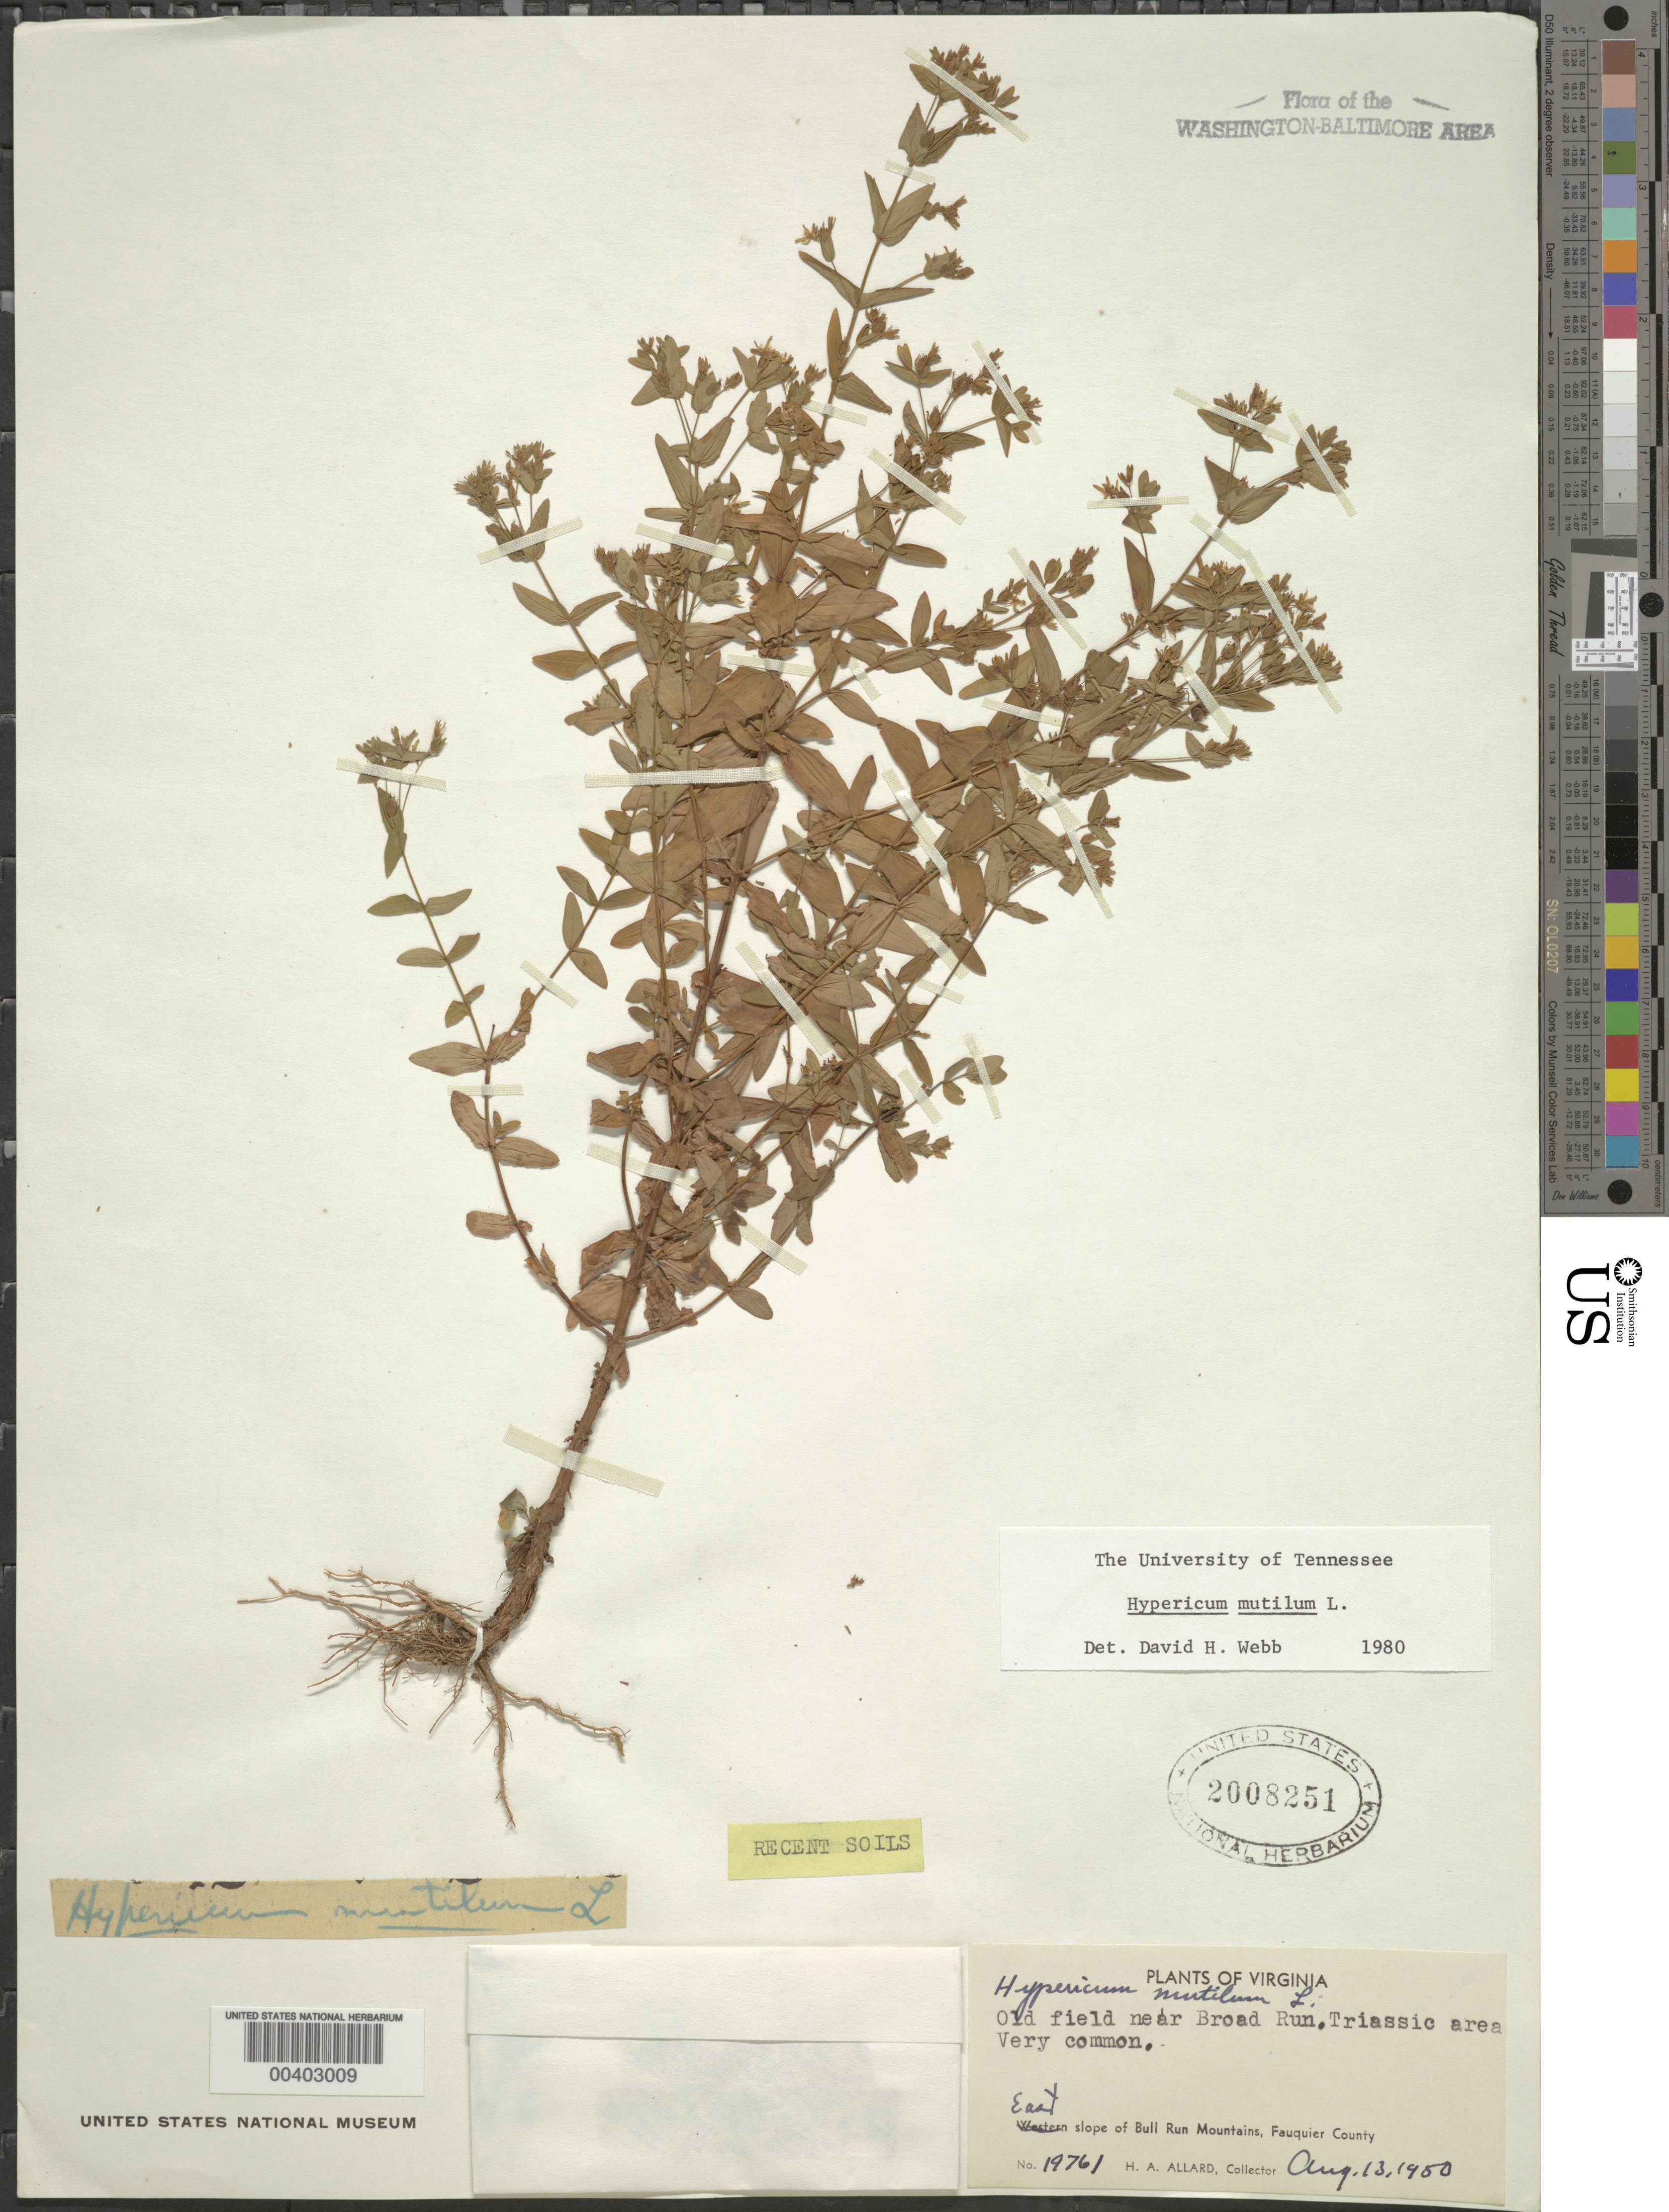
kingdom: Plantae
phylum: Tracheophyta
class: Magnoliopsida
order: Malpighiales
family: Hypericaceae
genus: Hypericum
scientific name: Hypericum mutilum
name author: L.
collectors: H. A. Allard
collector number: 19761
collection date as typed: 13 Aug 1950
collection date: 1950-08-13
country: United States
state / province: Virginia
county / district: Fauquier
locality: Broad Run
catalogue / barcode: US 2008251